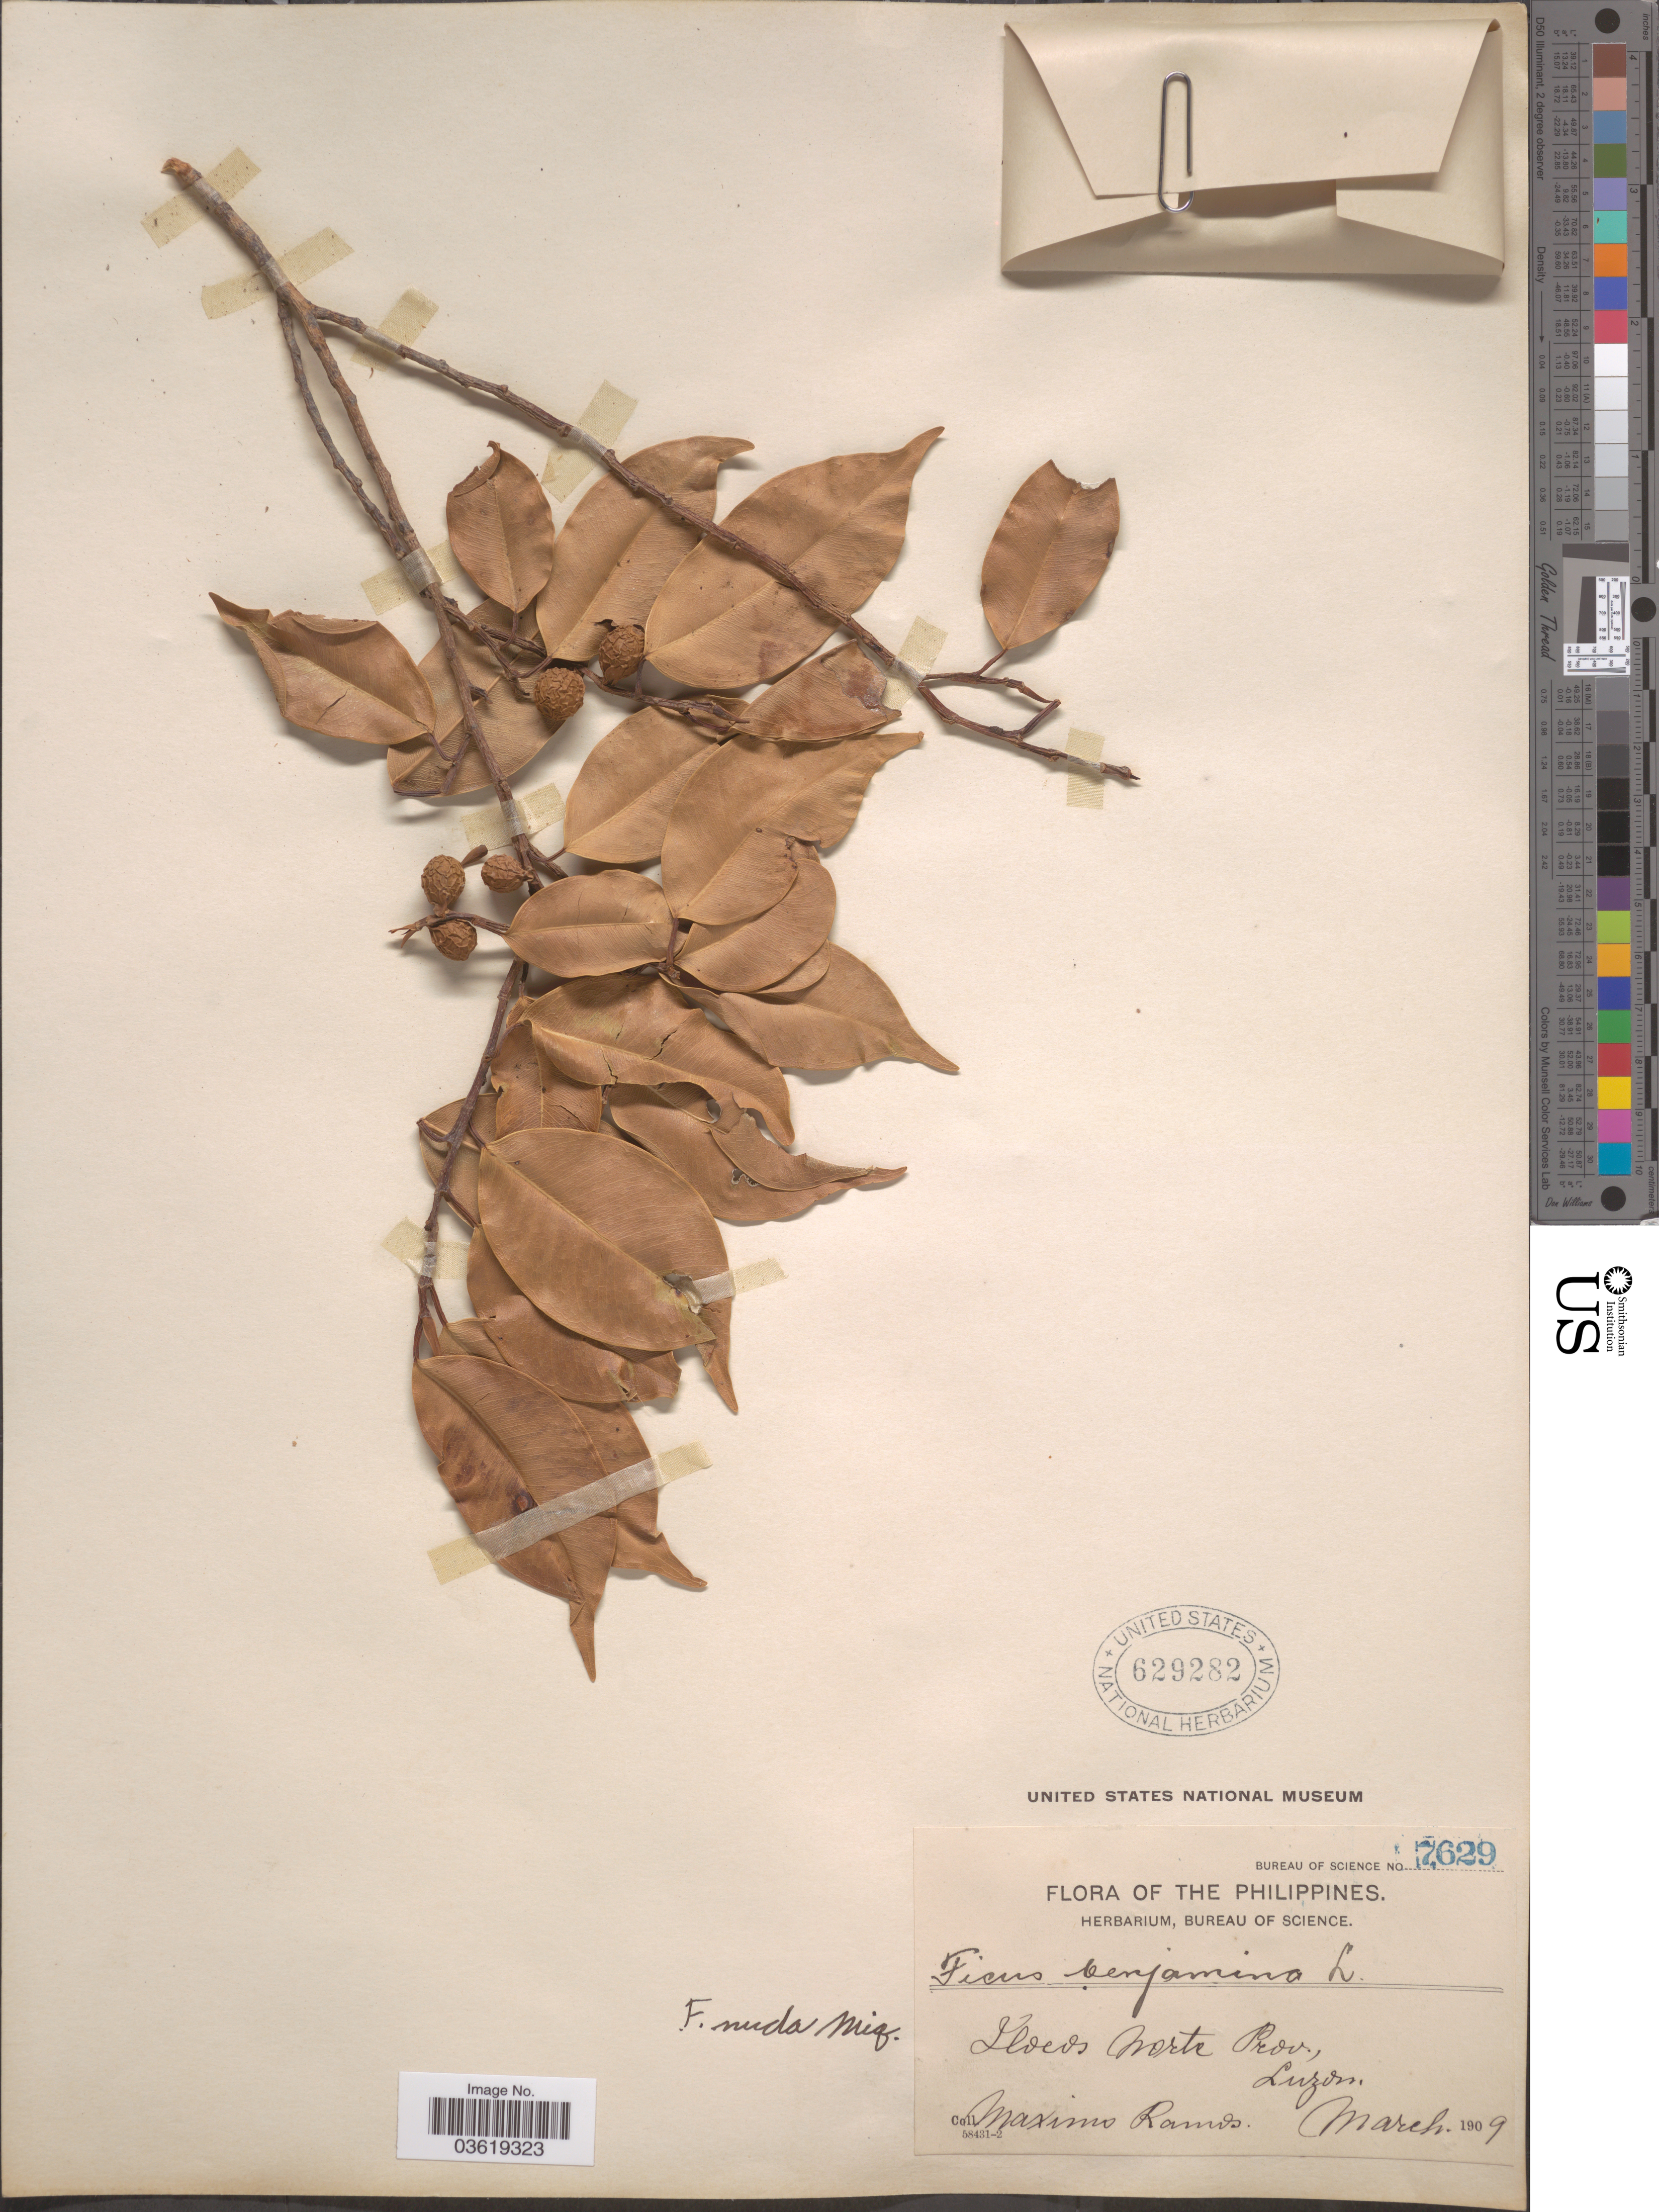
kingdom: Plantae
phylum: Tracheophyta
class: Magnoliopsida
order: Rosales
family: Moraceae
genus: Ficus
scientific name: Ficus nuda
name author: (Miq.) Miq.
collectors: M. Ramos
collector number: Bureau of Science 7629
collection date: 1909-03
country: Philippines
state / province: Ilocos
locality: Ilocos Norte Prov., Luzon.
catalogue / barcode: US 629282